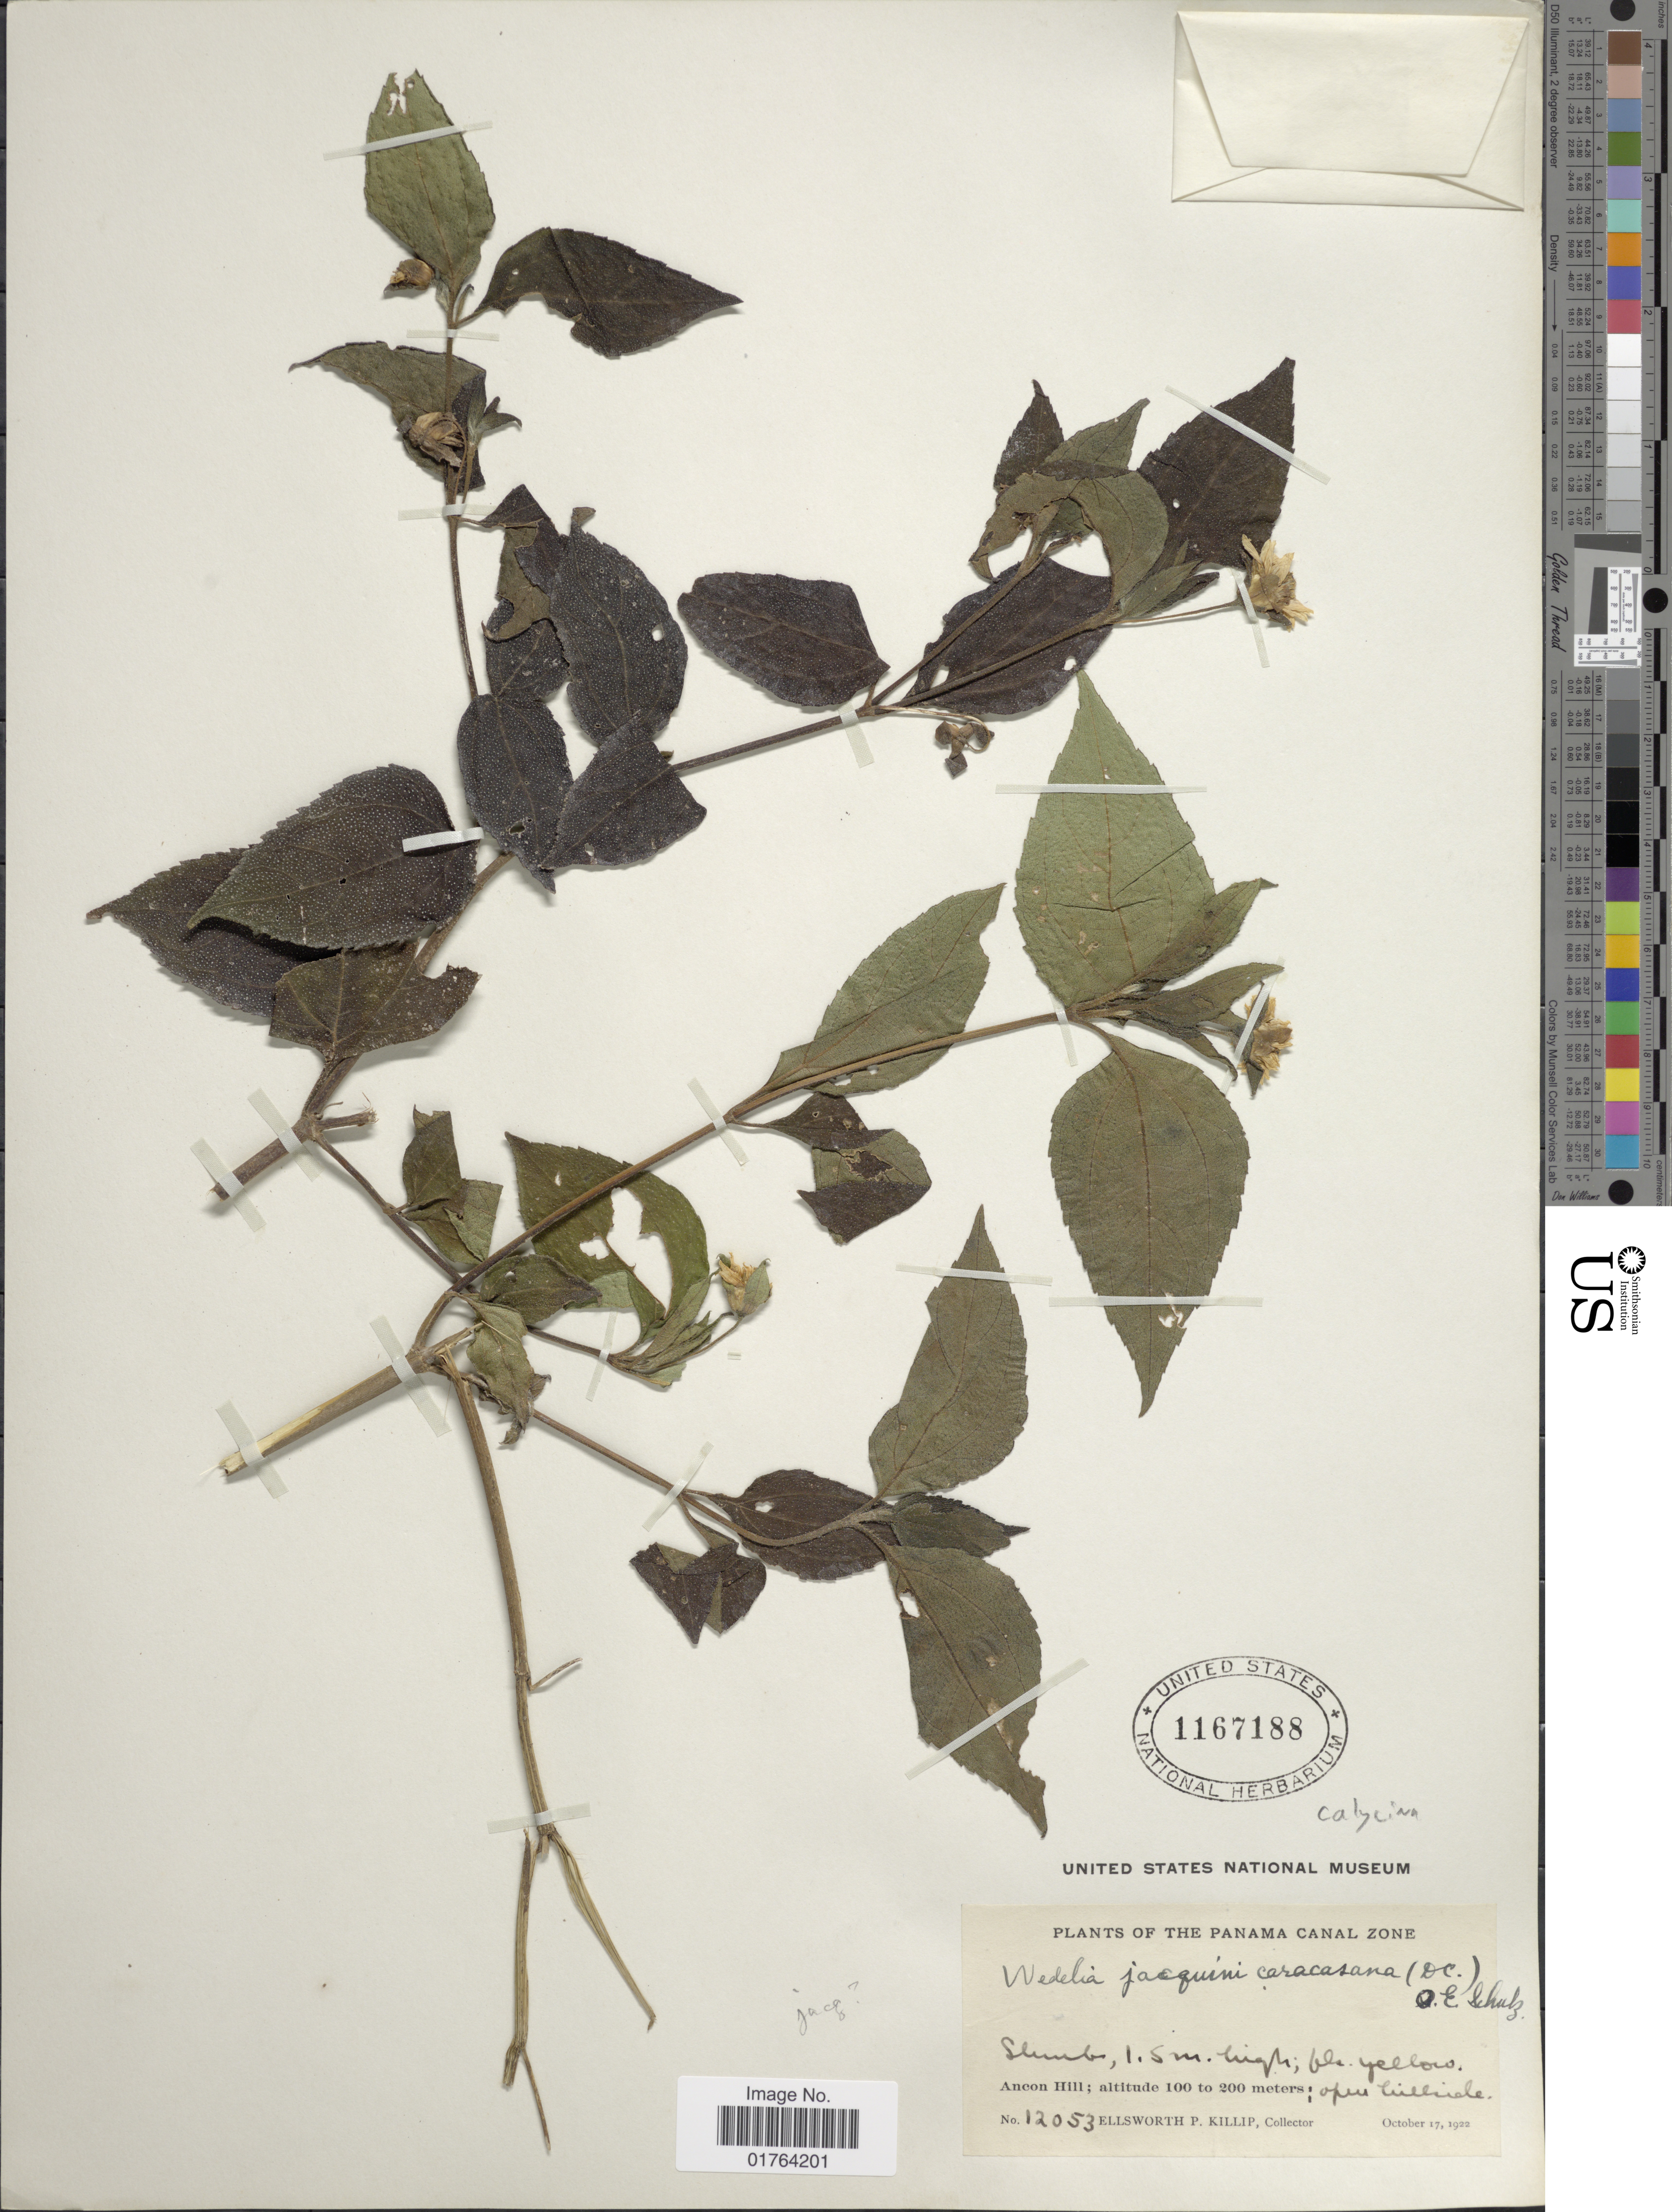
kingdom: Plantae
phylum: Tracheophyta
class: Magnoliopsida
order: Asterales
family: Asteraceae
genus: Wedelia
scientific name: Wedelia calycina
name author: Rich.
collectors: E. P. Killip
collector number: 12053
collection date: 1922-10-17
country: Panama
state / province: Colón / Panamá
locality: The Panama Canal Zone, Ancon Hill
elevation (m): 100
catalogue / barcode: US 1167188